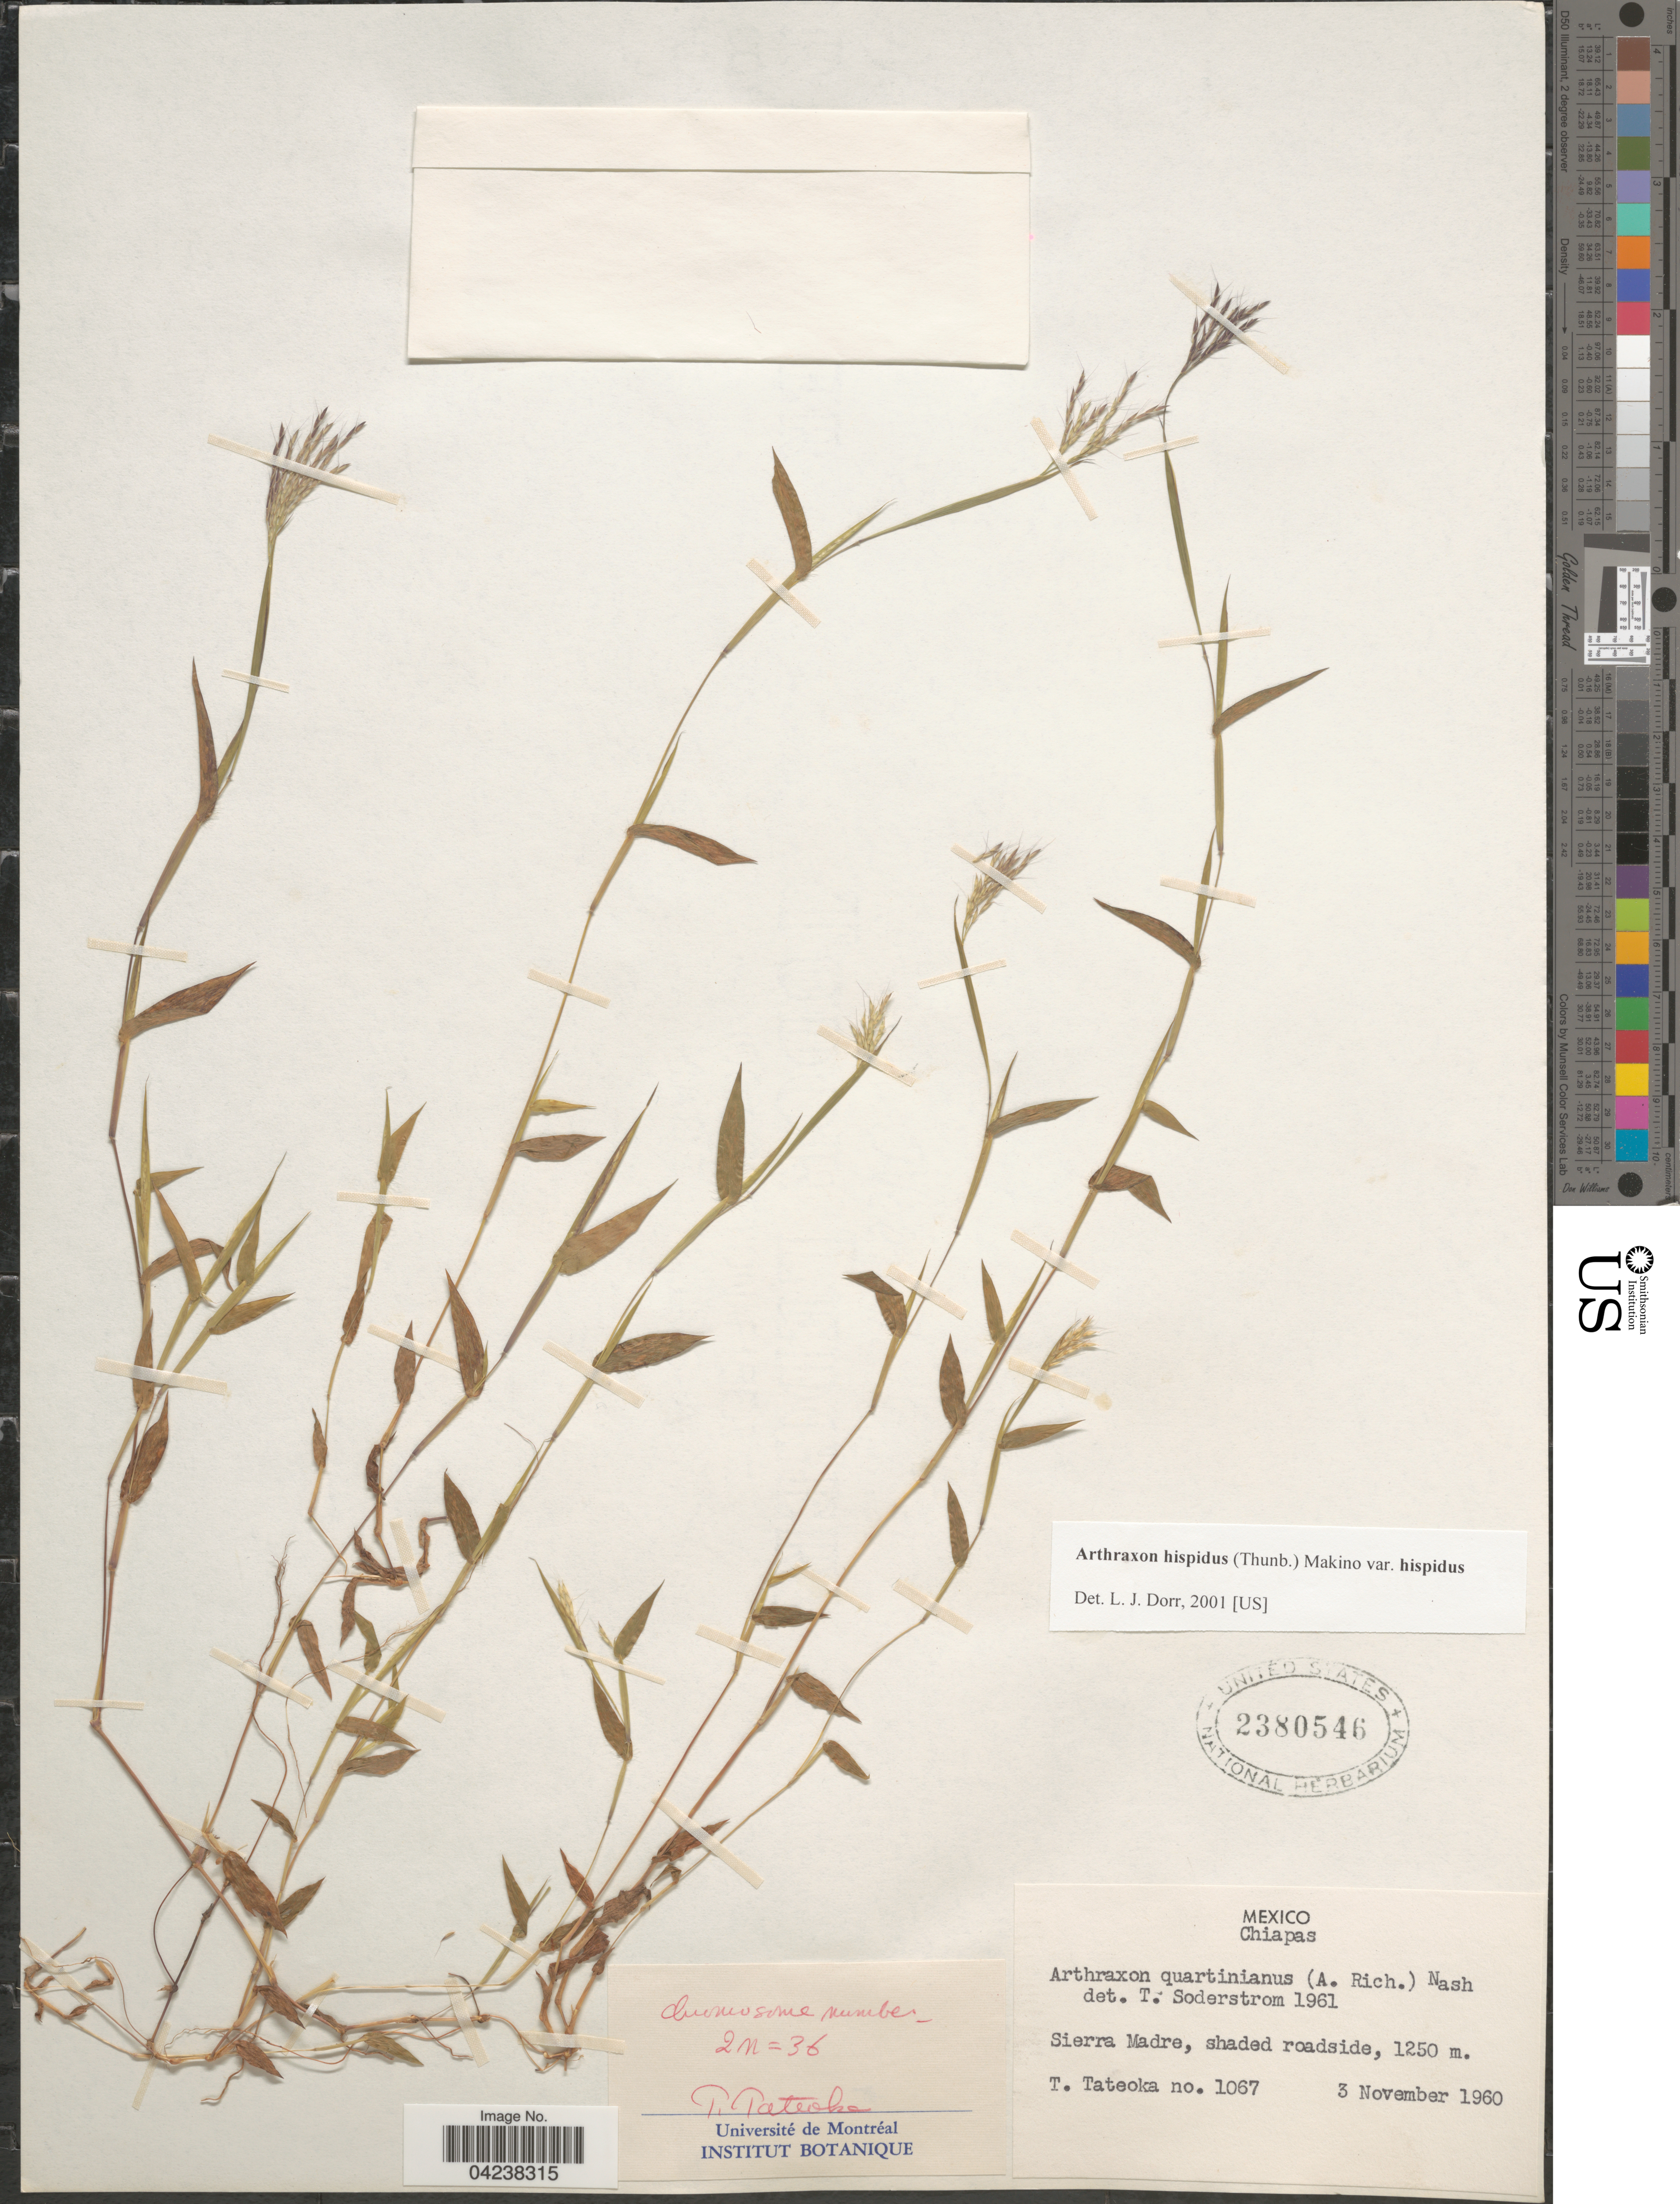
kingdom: Plantae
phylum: Tracheophyta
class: Liliopsida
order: Poales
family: Poaceae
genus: Arthraxon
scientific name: Arthraxon hispidus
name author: (Thunb.) Makino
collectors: T. Tateoka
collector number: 1067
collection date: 1960-11-03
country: Mexico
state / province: Chiapas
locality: Sierra Madre, shaded roadside.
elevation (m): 1250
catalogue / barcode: US 2380546